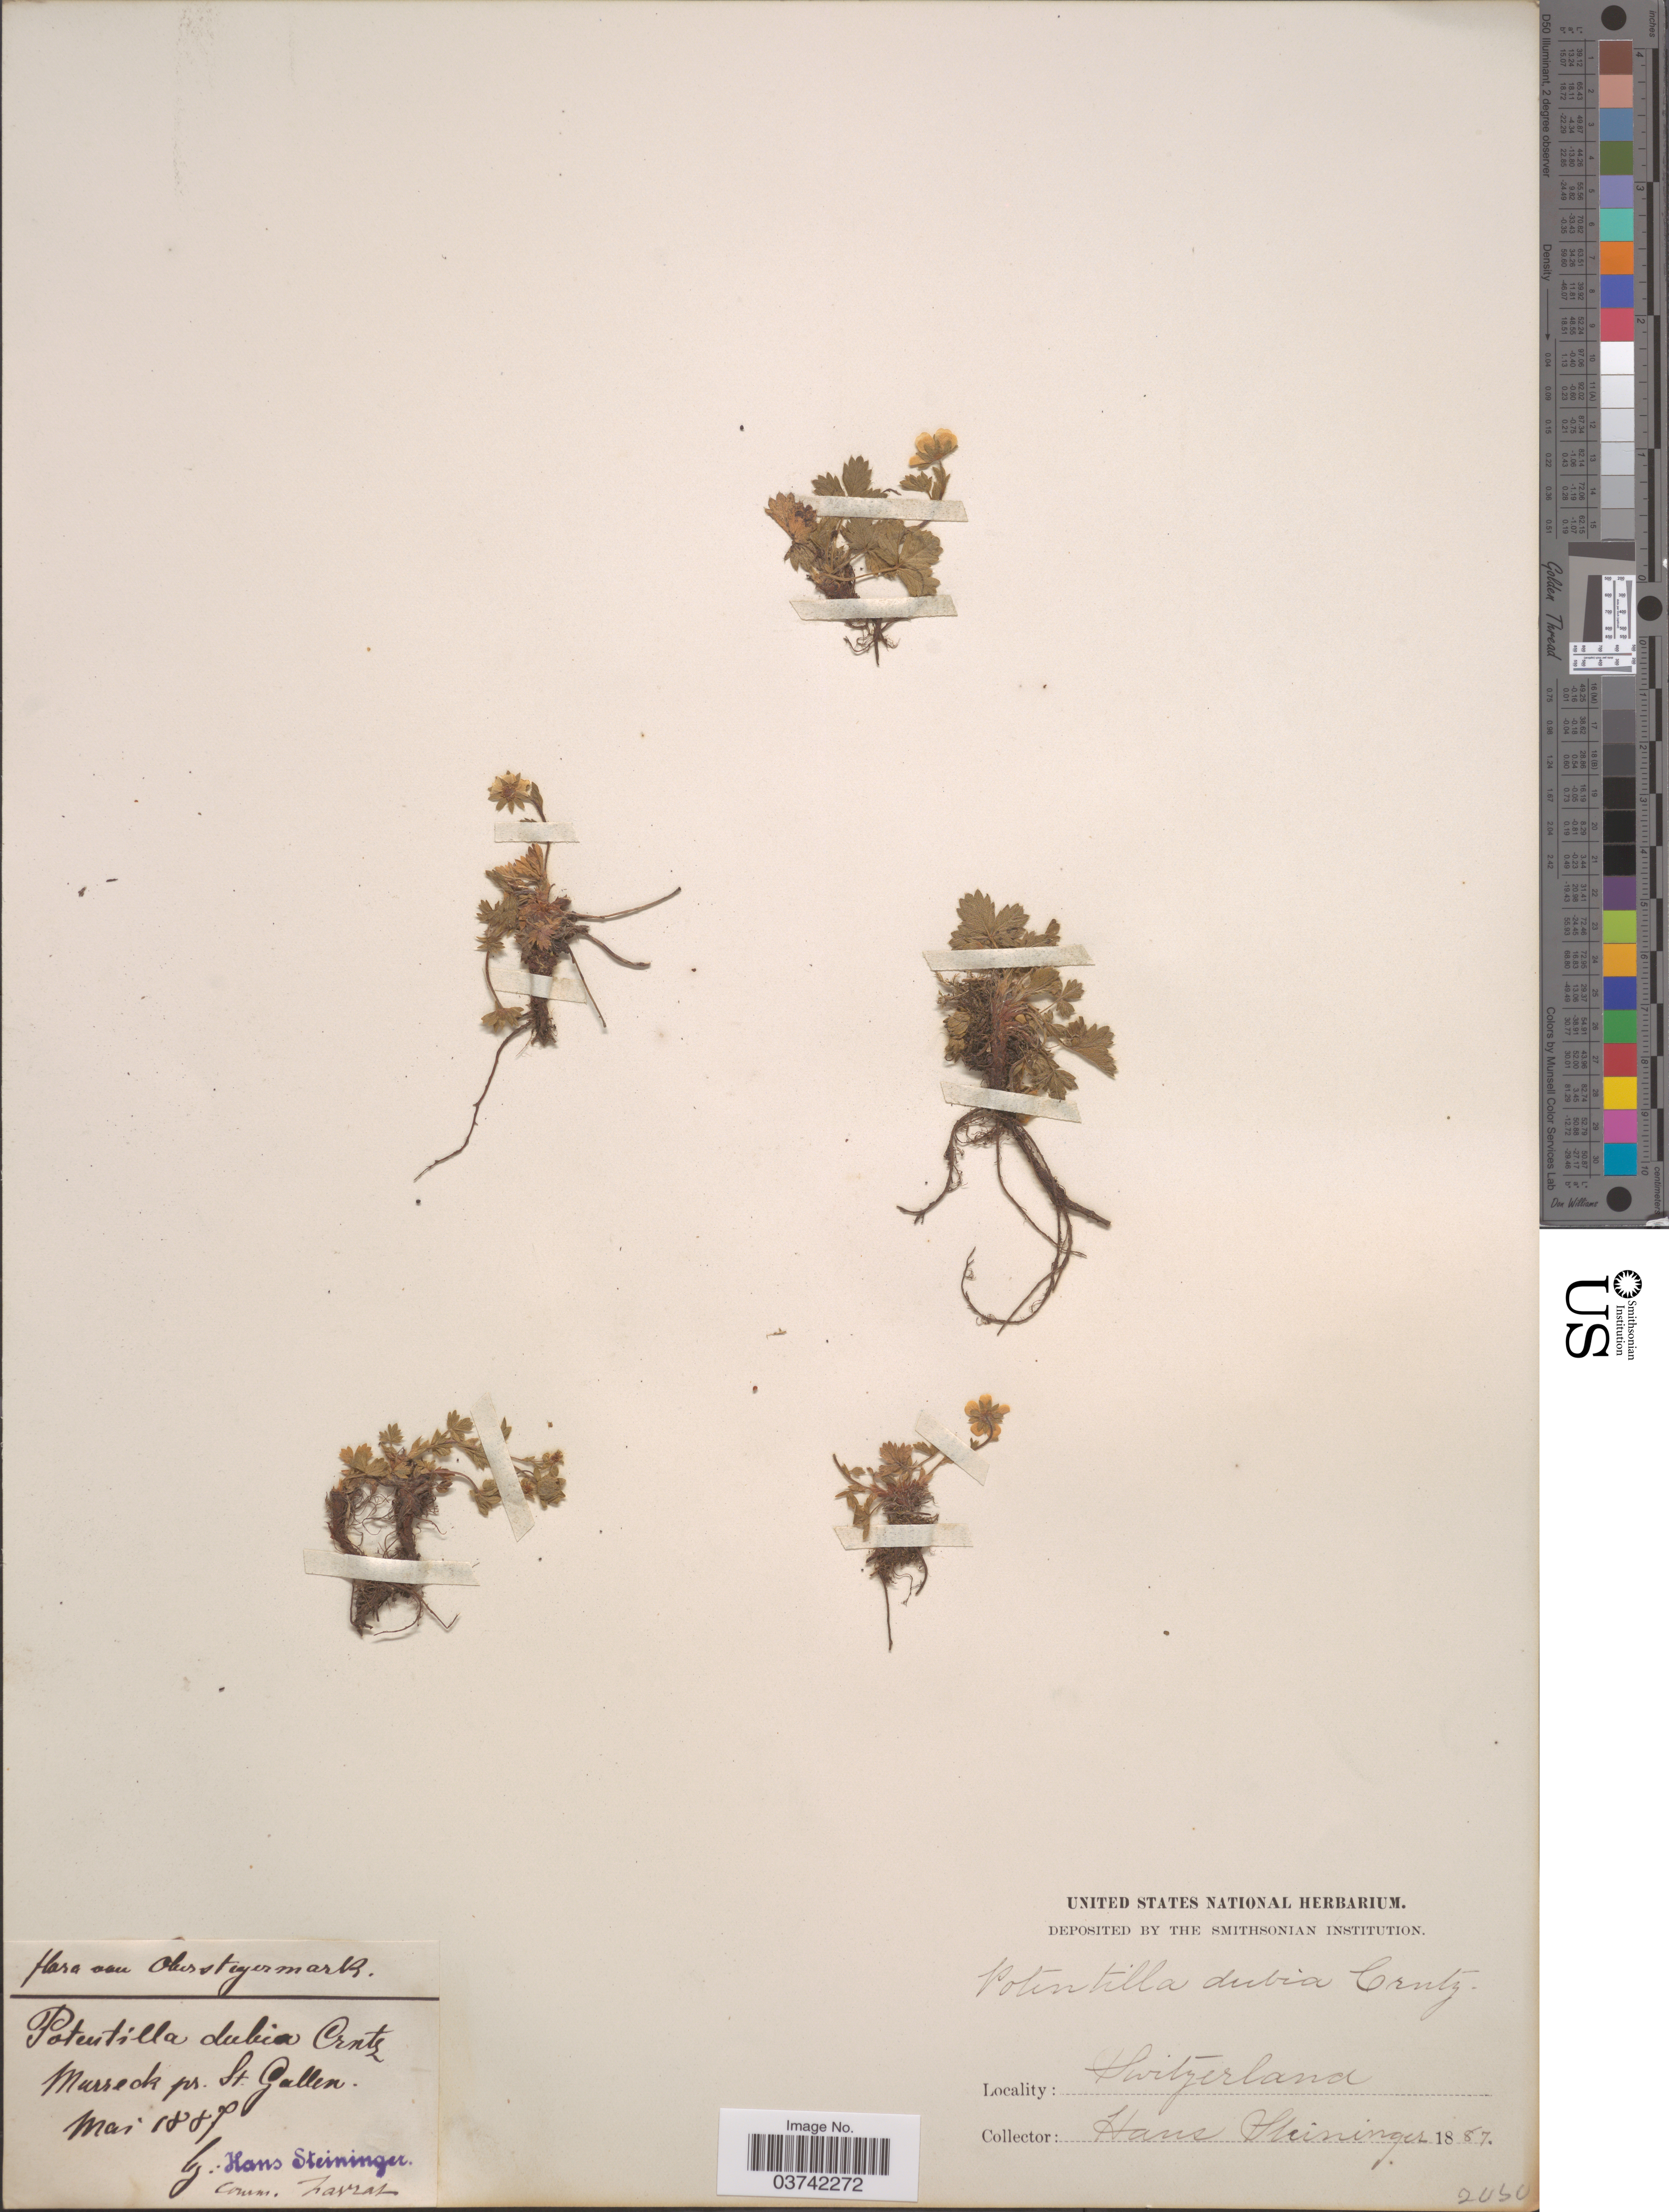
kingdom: Plantae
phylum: Tracheophyta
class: Magnoliopsida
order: Rosales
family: Rosaceae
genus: Potentilla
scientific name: Potentilla dubia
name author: Moench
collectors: H. Steininger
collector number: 2050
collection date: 1887-05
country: Switzerland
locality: Obersteyermark. Murreck pr. St. Gallen.